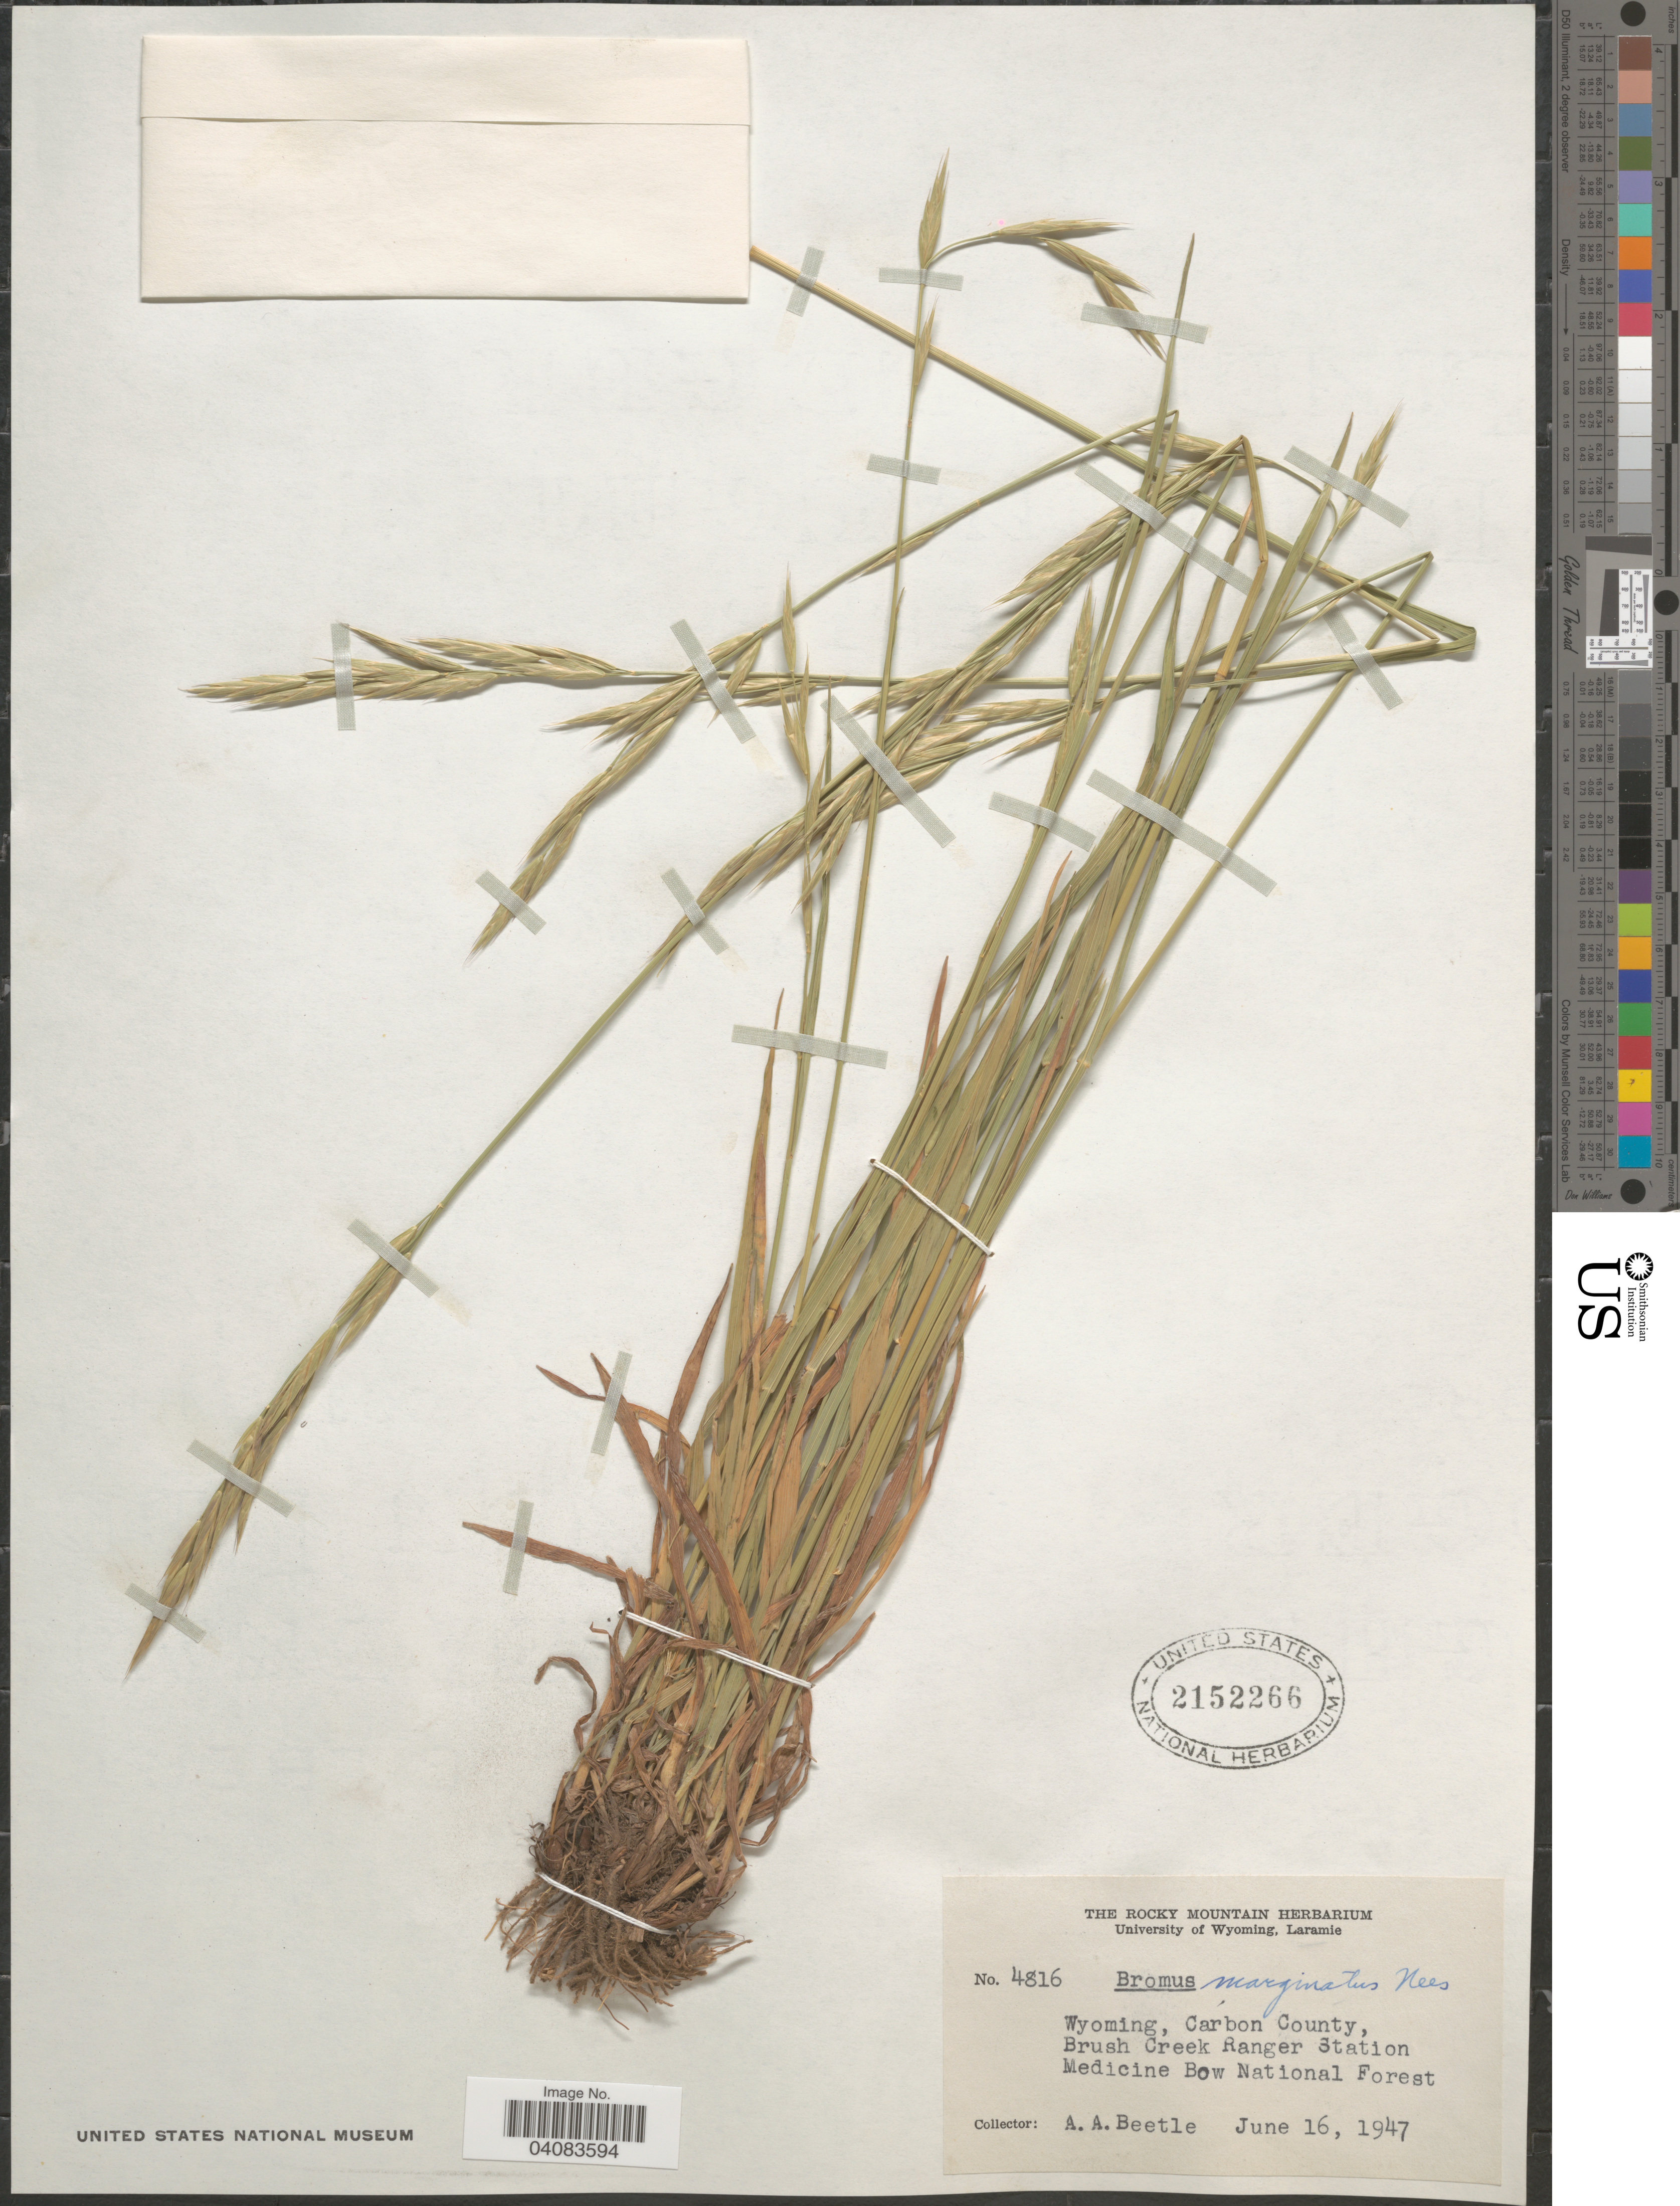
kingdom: Plantae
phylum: Tracheophyta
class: Liliopsida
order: Poales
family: Poaceae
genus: Bromus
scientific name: Bromus marginatus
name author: Nees ex Steud.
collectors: A. A. Beetle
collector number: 4816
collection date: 1947-06-16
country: United States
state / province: Wyoming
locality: Carbon County, Brush Creek Ranger Station. Medicine Bow National Forest.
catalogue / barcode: US 2152266